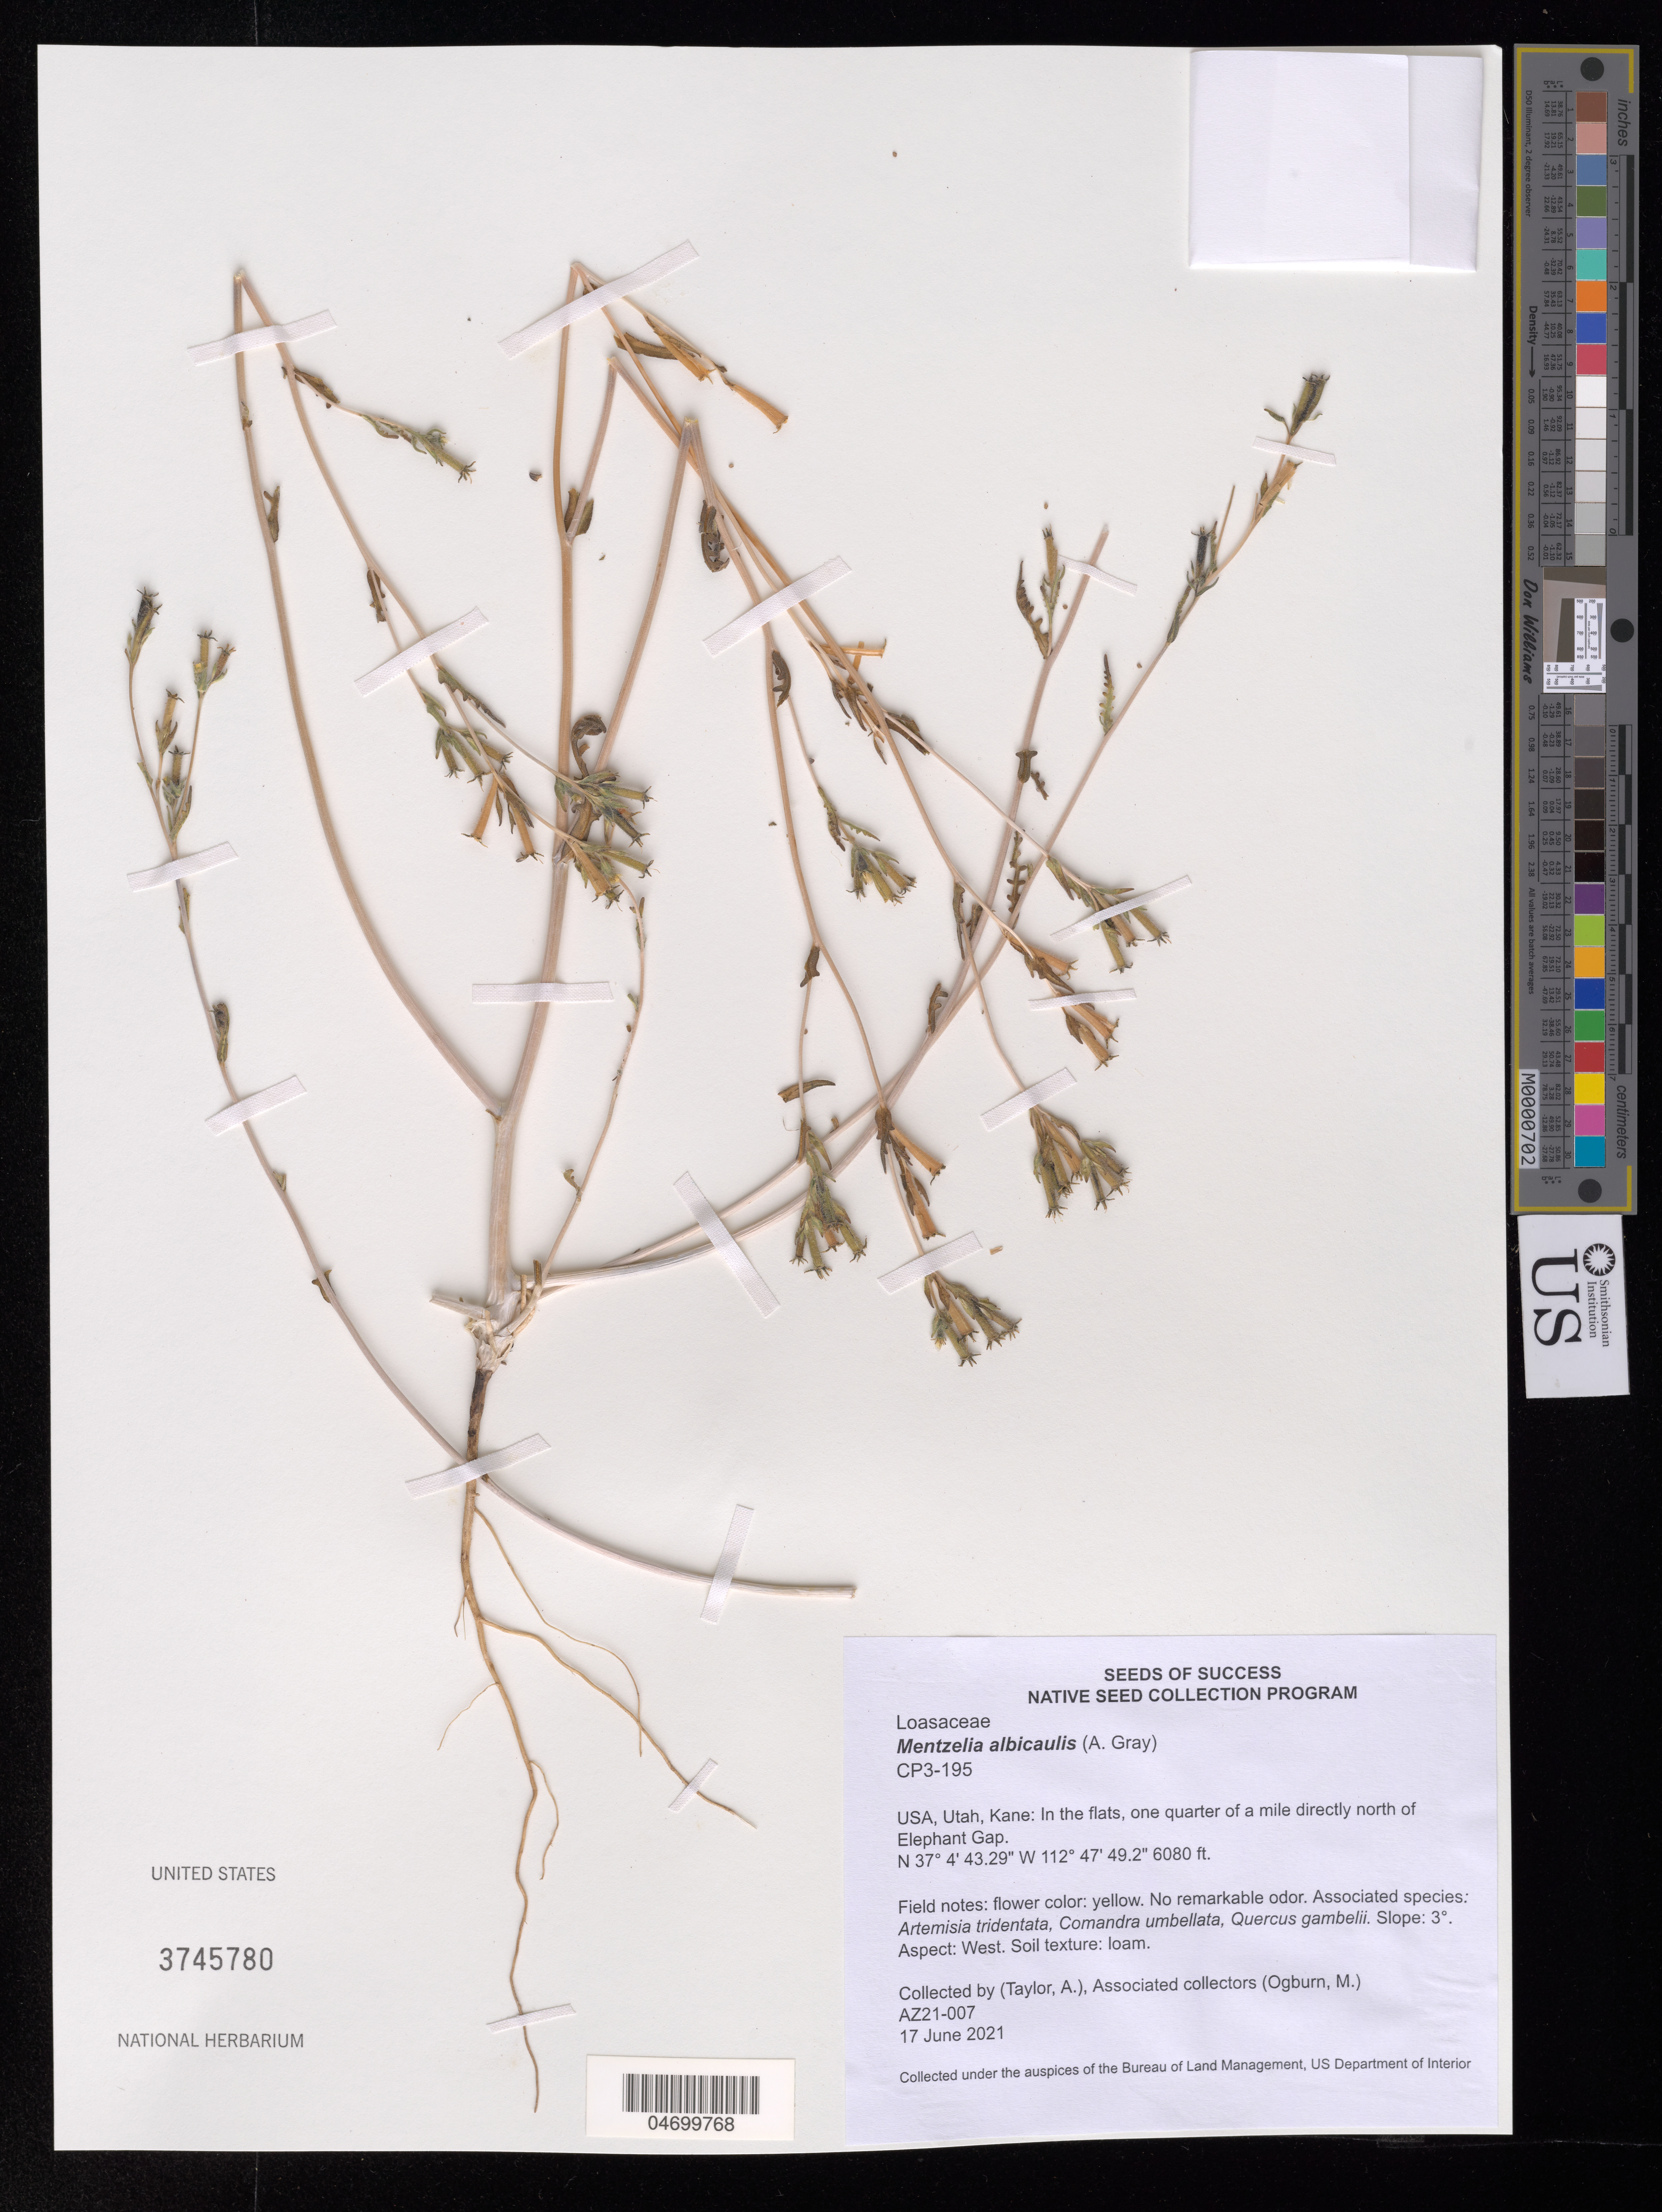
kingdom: Plantae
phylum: Tracheophyta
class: Magnoliopsida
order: Cornales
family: Loasaceae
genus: Mentzelia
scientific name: Mentzelia albicaulis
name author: (Douglas ex Hook.) Douglas ex Torr. & A. Gray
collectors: A. Taylor & M. Ogburn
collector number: CP3-195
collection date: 2021-06-17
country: United States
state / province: Utah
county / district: Kane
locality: In the flats, 0.25 mi. N of Elephant Gap.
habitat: Loam soil. With Artemisia tridentata, Comandra umbellata, Quercus gambelii.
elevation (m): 1853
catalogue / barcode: US 3745780